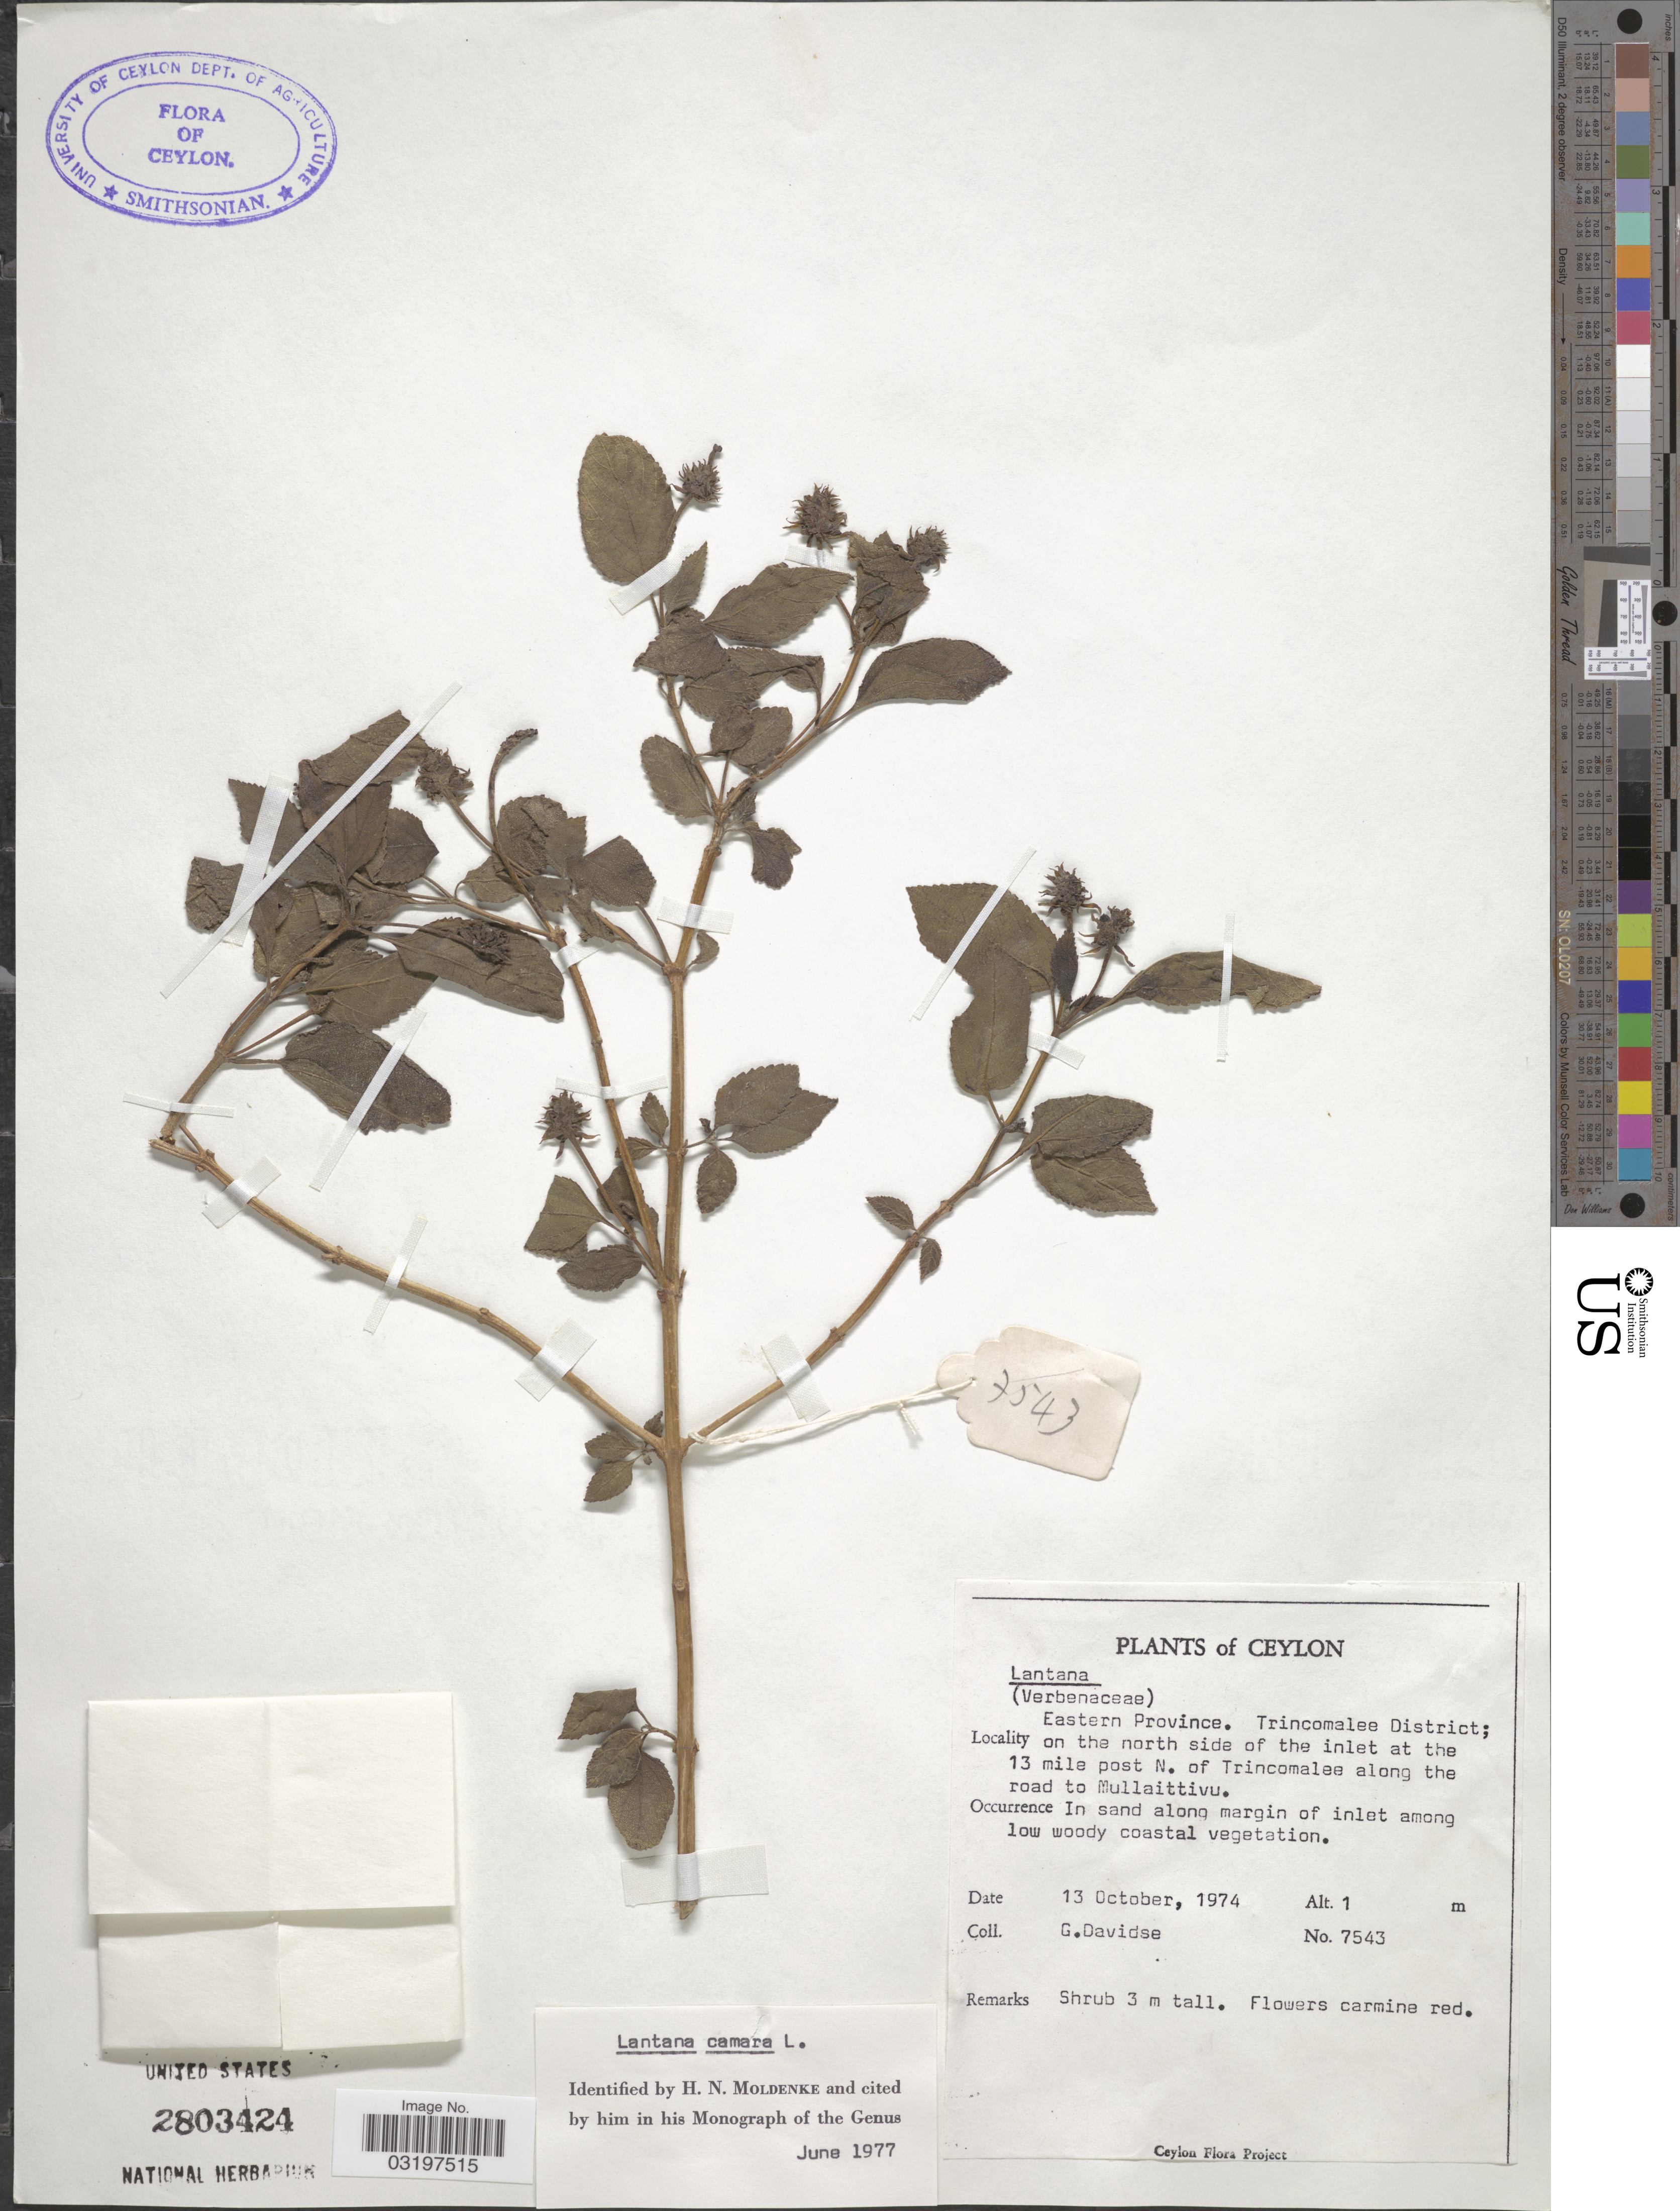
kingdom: Plantae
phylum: Tracheophyta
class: Magnoliopsida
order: Lamiales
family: Verbenaceae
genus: Lantana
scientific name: Lantana camara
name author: L.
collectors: G. Davidse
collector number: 7543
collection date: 1974-10-13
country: Sri Lanka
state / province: Eastern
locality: Ceylon. Trincomalee District; on the north side of the inlet at the 13 mile post N. of Trincomalee along the road to Mullaittivu.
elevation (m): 1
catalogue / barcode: US 2803424